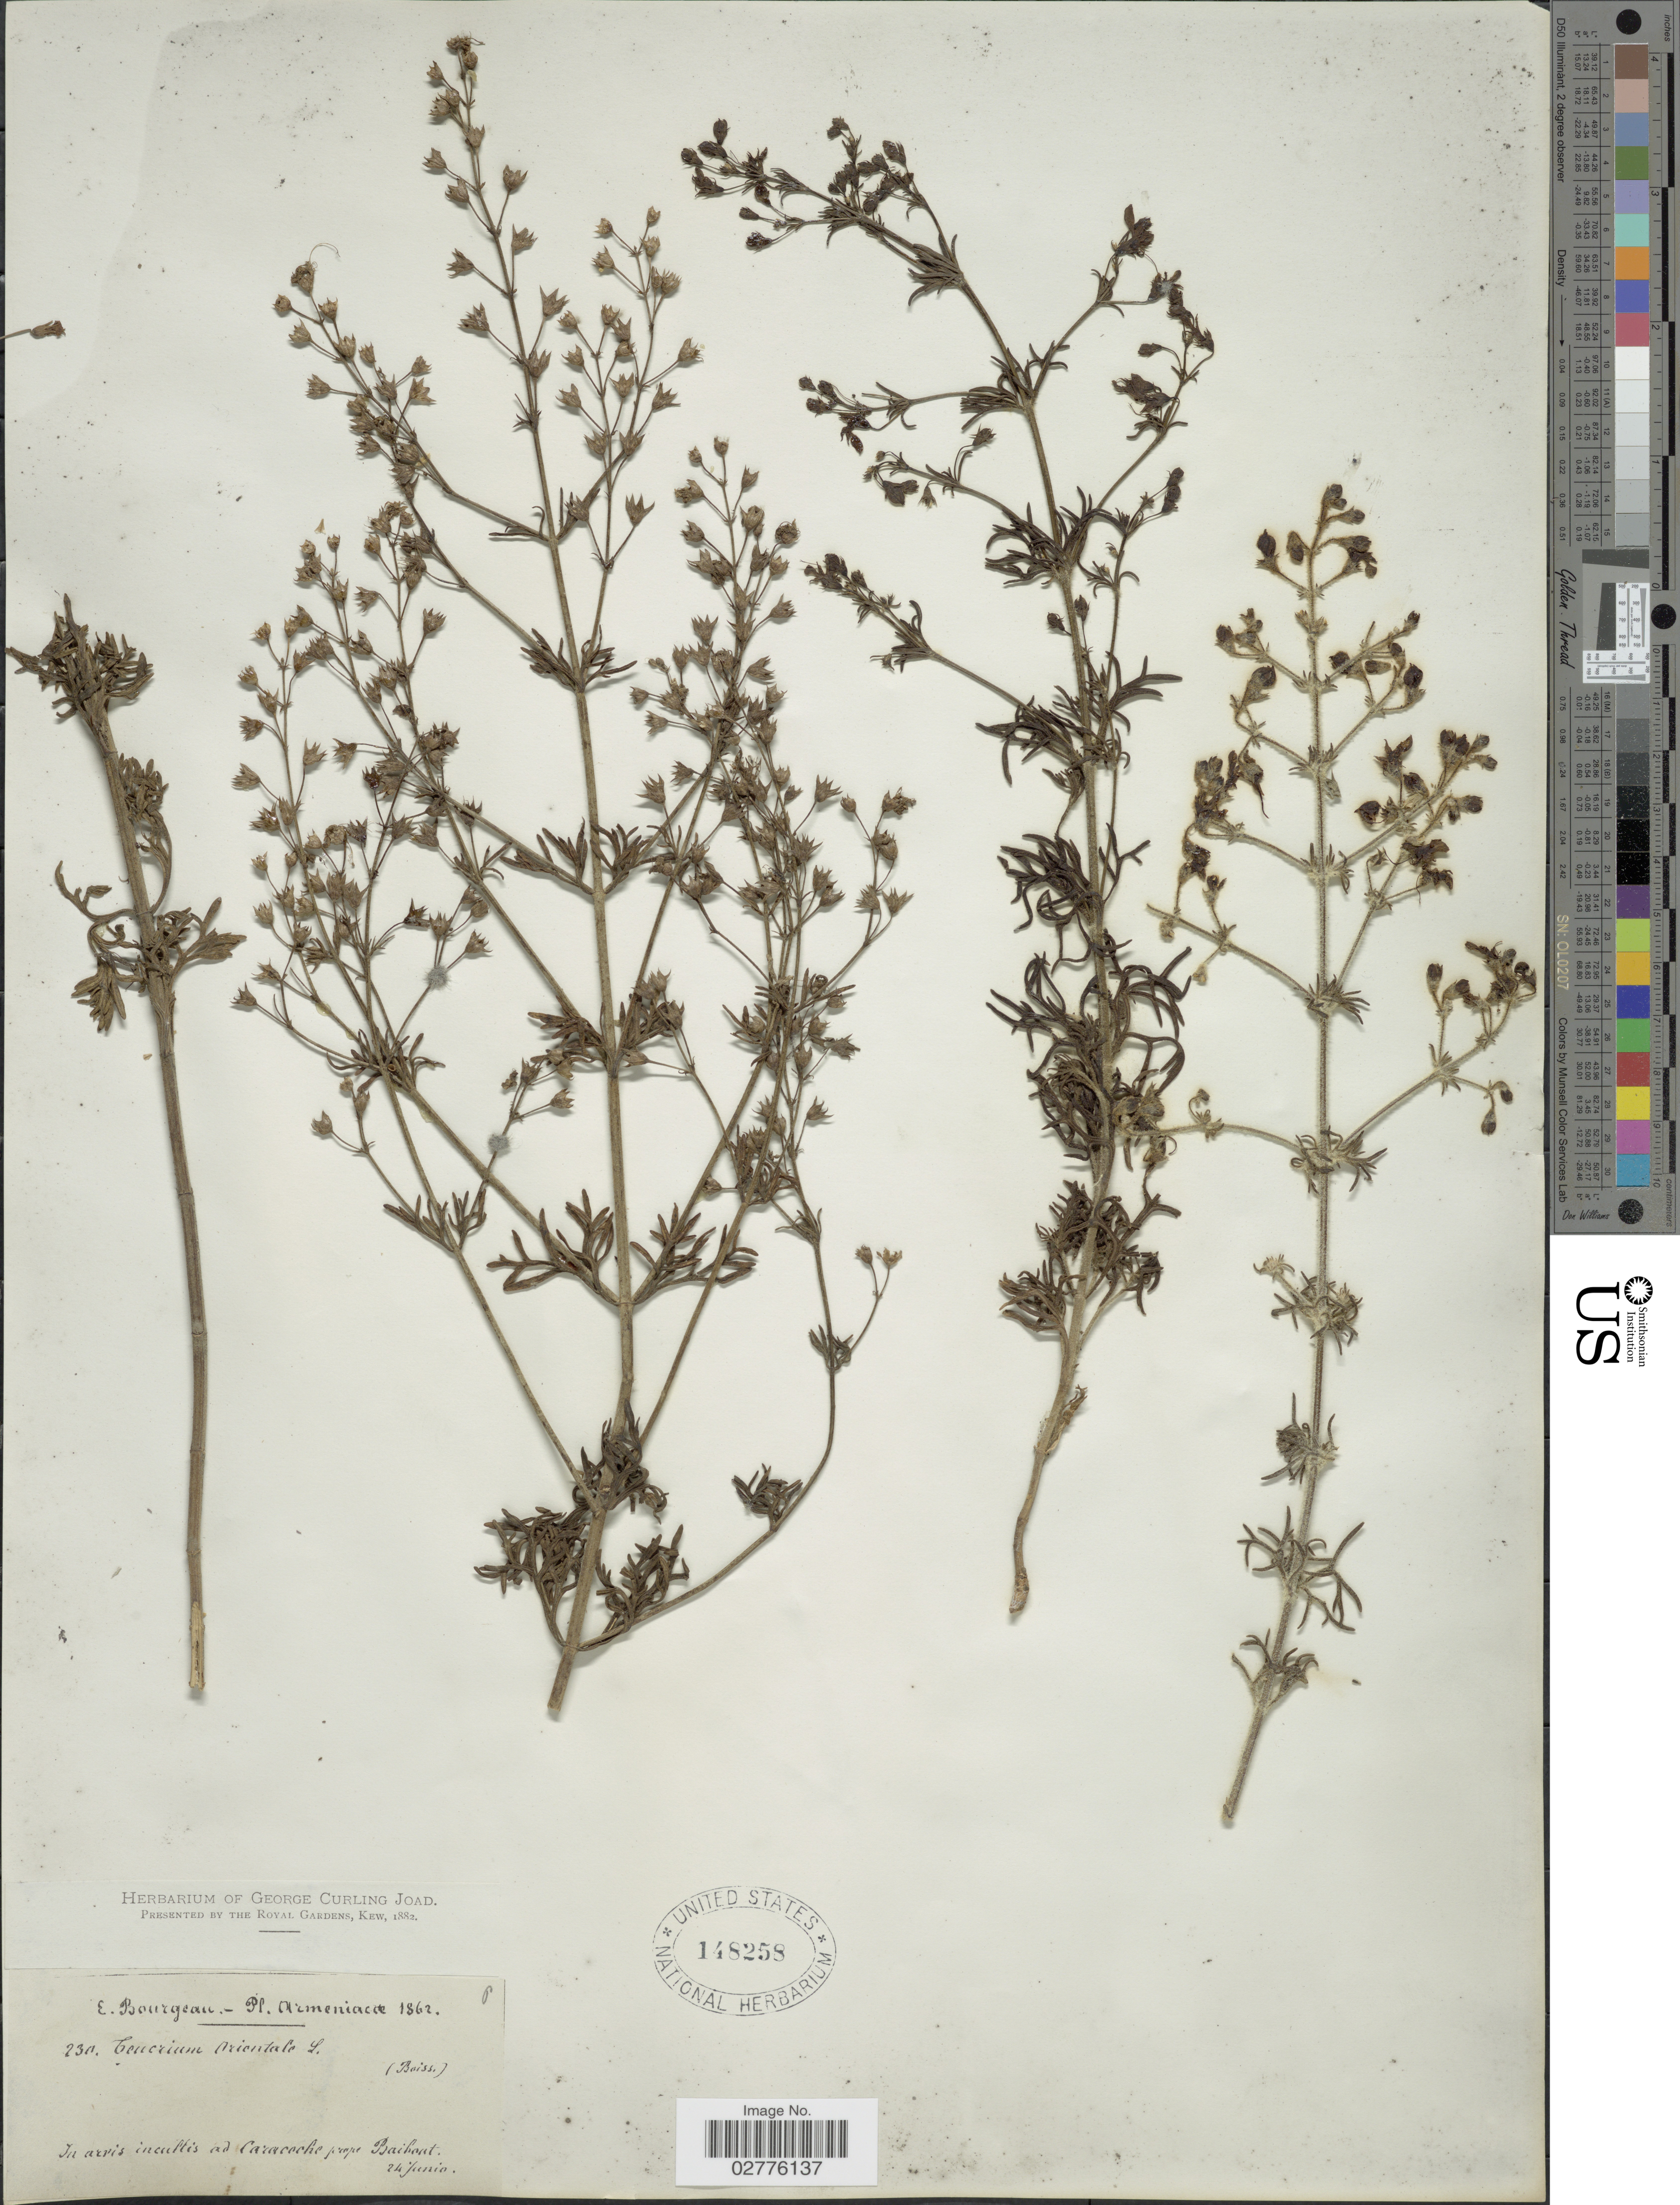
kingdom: Plantae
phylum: Tracheophyta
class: Magnoliopsida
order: Lamiales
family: Lamiaceae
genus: Teucrium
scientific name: Teucrium orientale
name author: L.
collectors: E. Bourgeau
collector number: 230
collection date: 1862-06-24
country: Armenia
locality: Caracoche prope Baibout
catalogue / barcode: US 148258